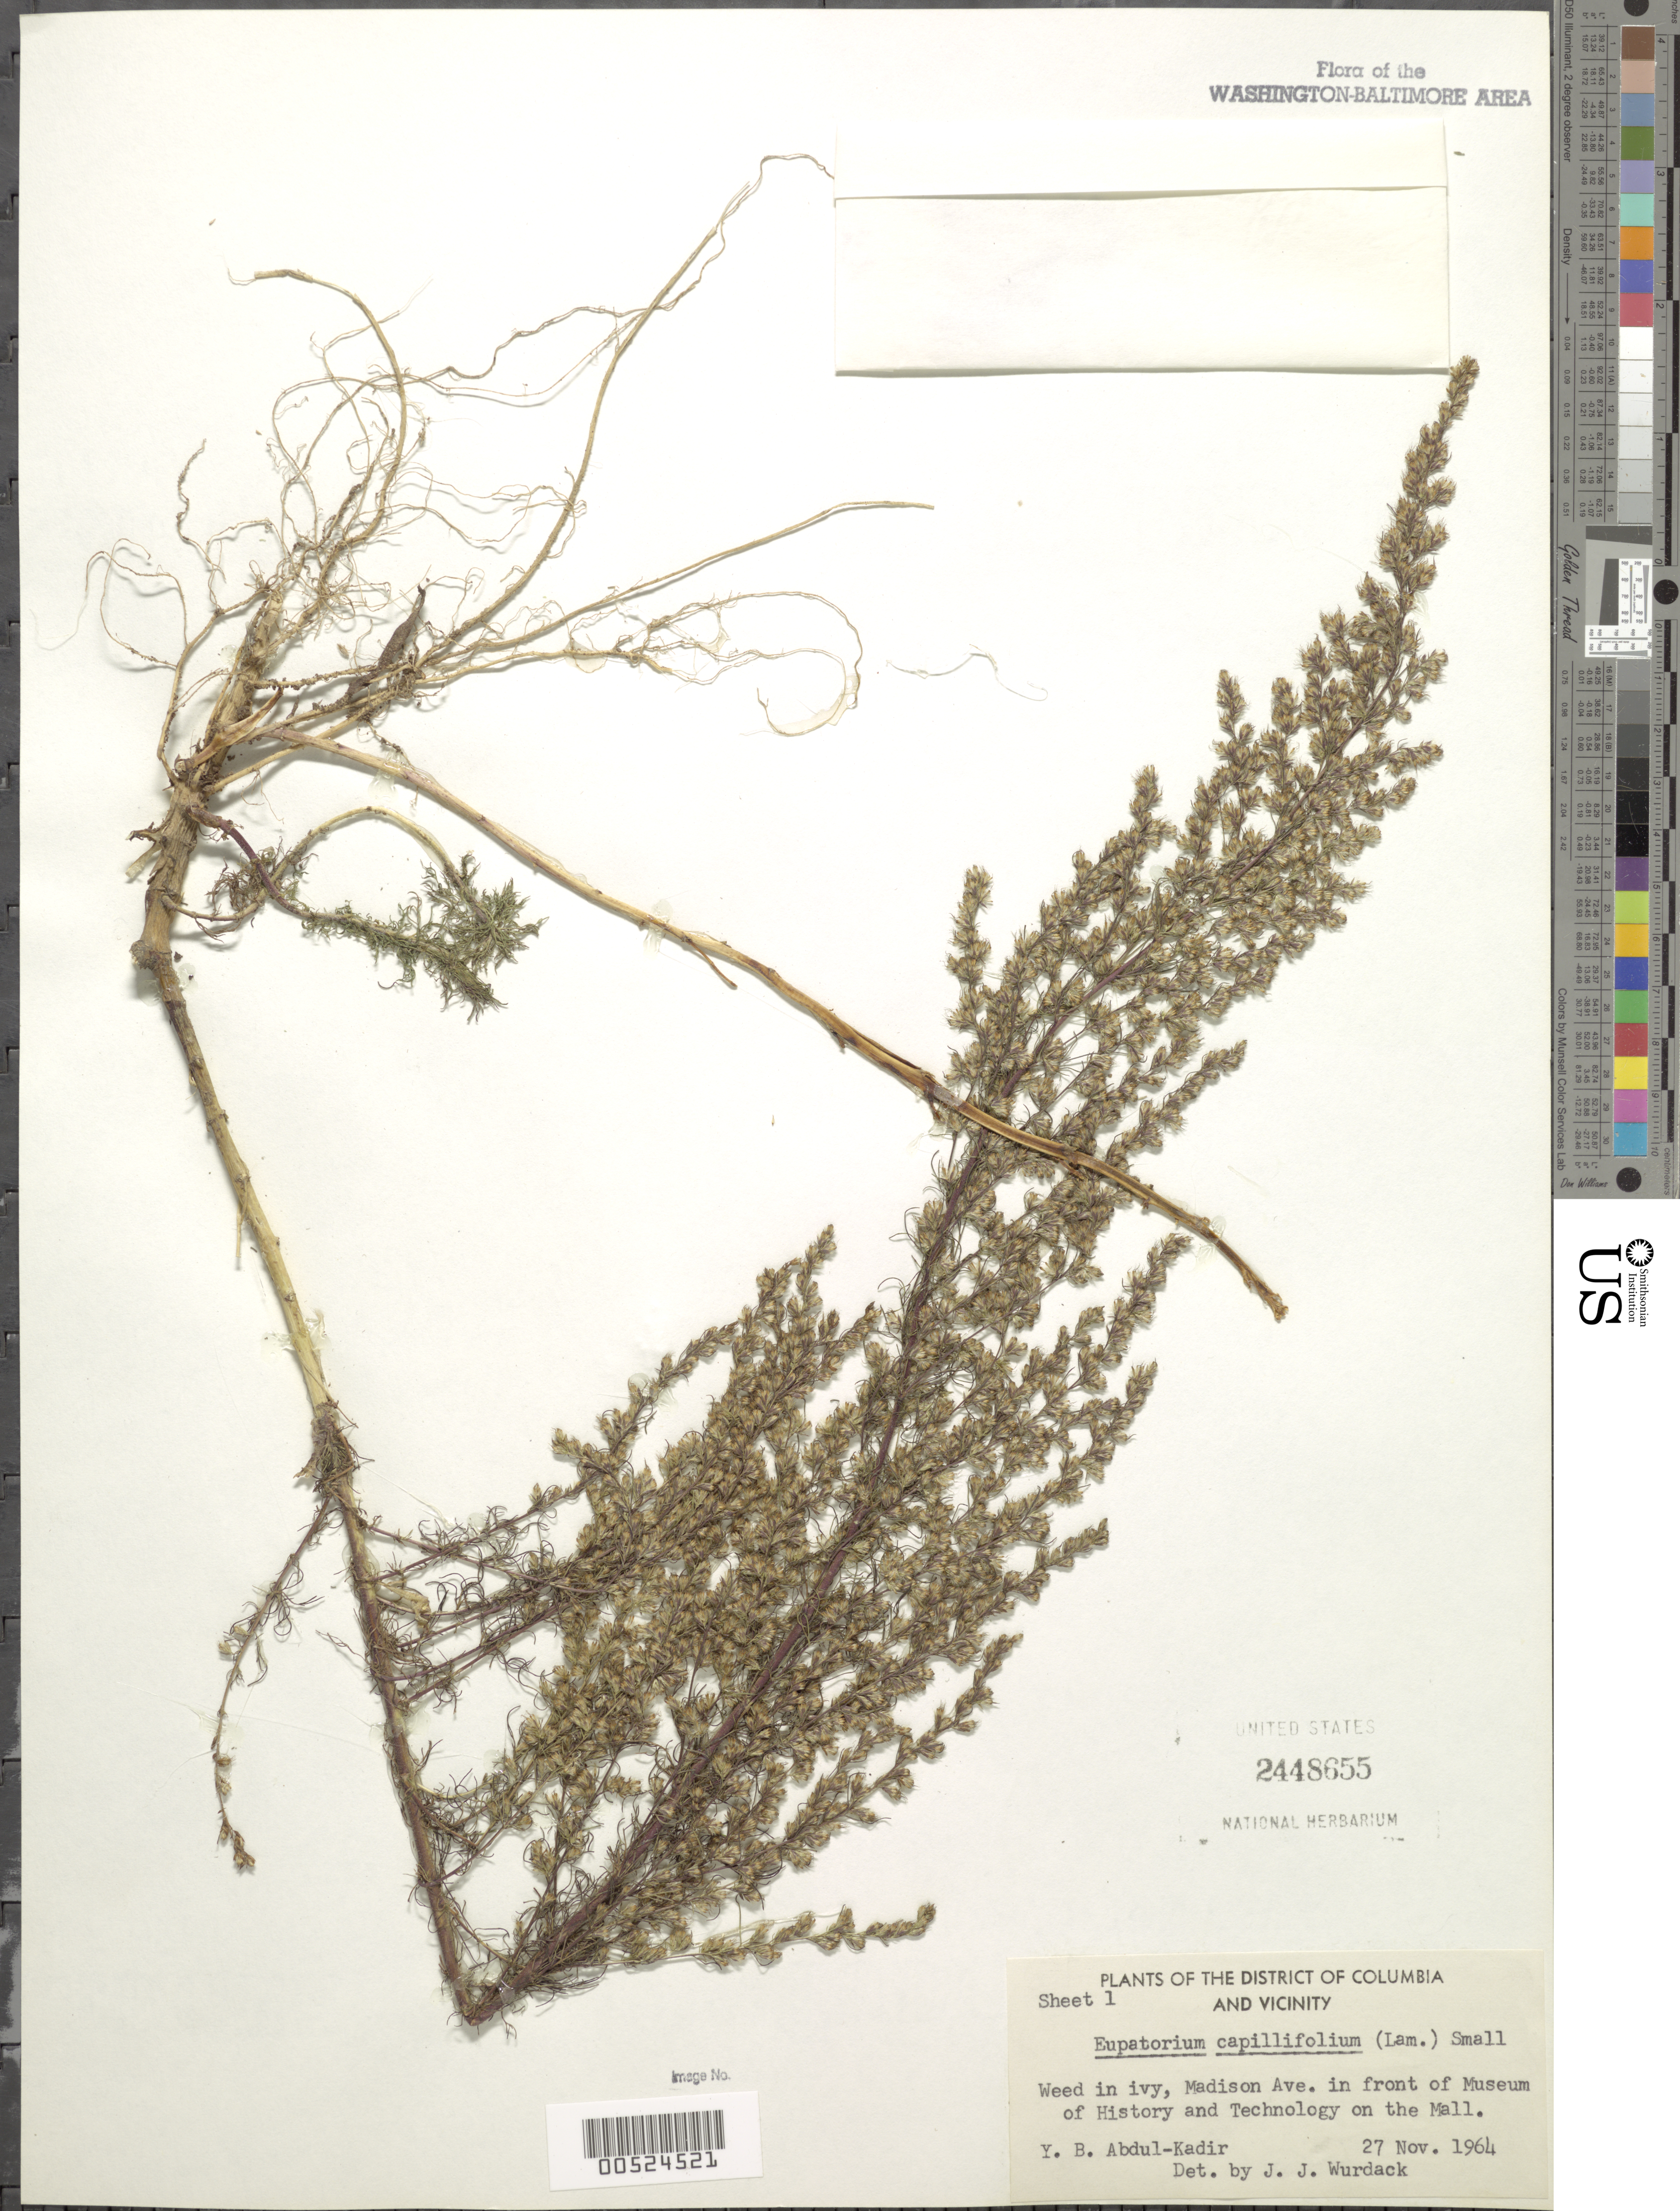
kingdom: Plantae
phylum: Tracheophyta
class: Magnoliopsida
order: Asterales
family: Asteraceae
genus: Eupatorium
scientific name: Eupatorium capillifolium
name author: (Lam.) Small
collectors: Y. B. Abdul-Kadir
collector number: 1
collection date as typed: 27 Nov 1964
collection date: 1964-11-27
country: United States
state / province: District of Columbia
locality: Museum of History and Technology, Madison Ave.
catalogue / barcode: US 2448655